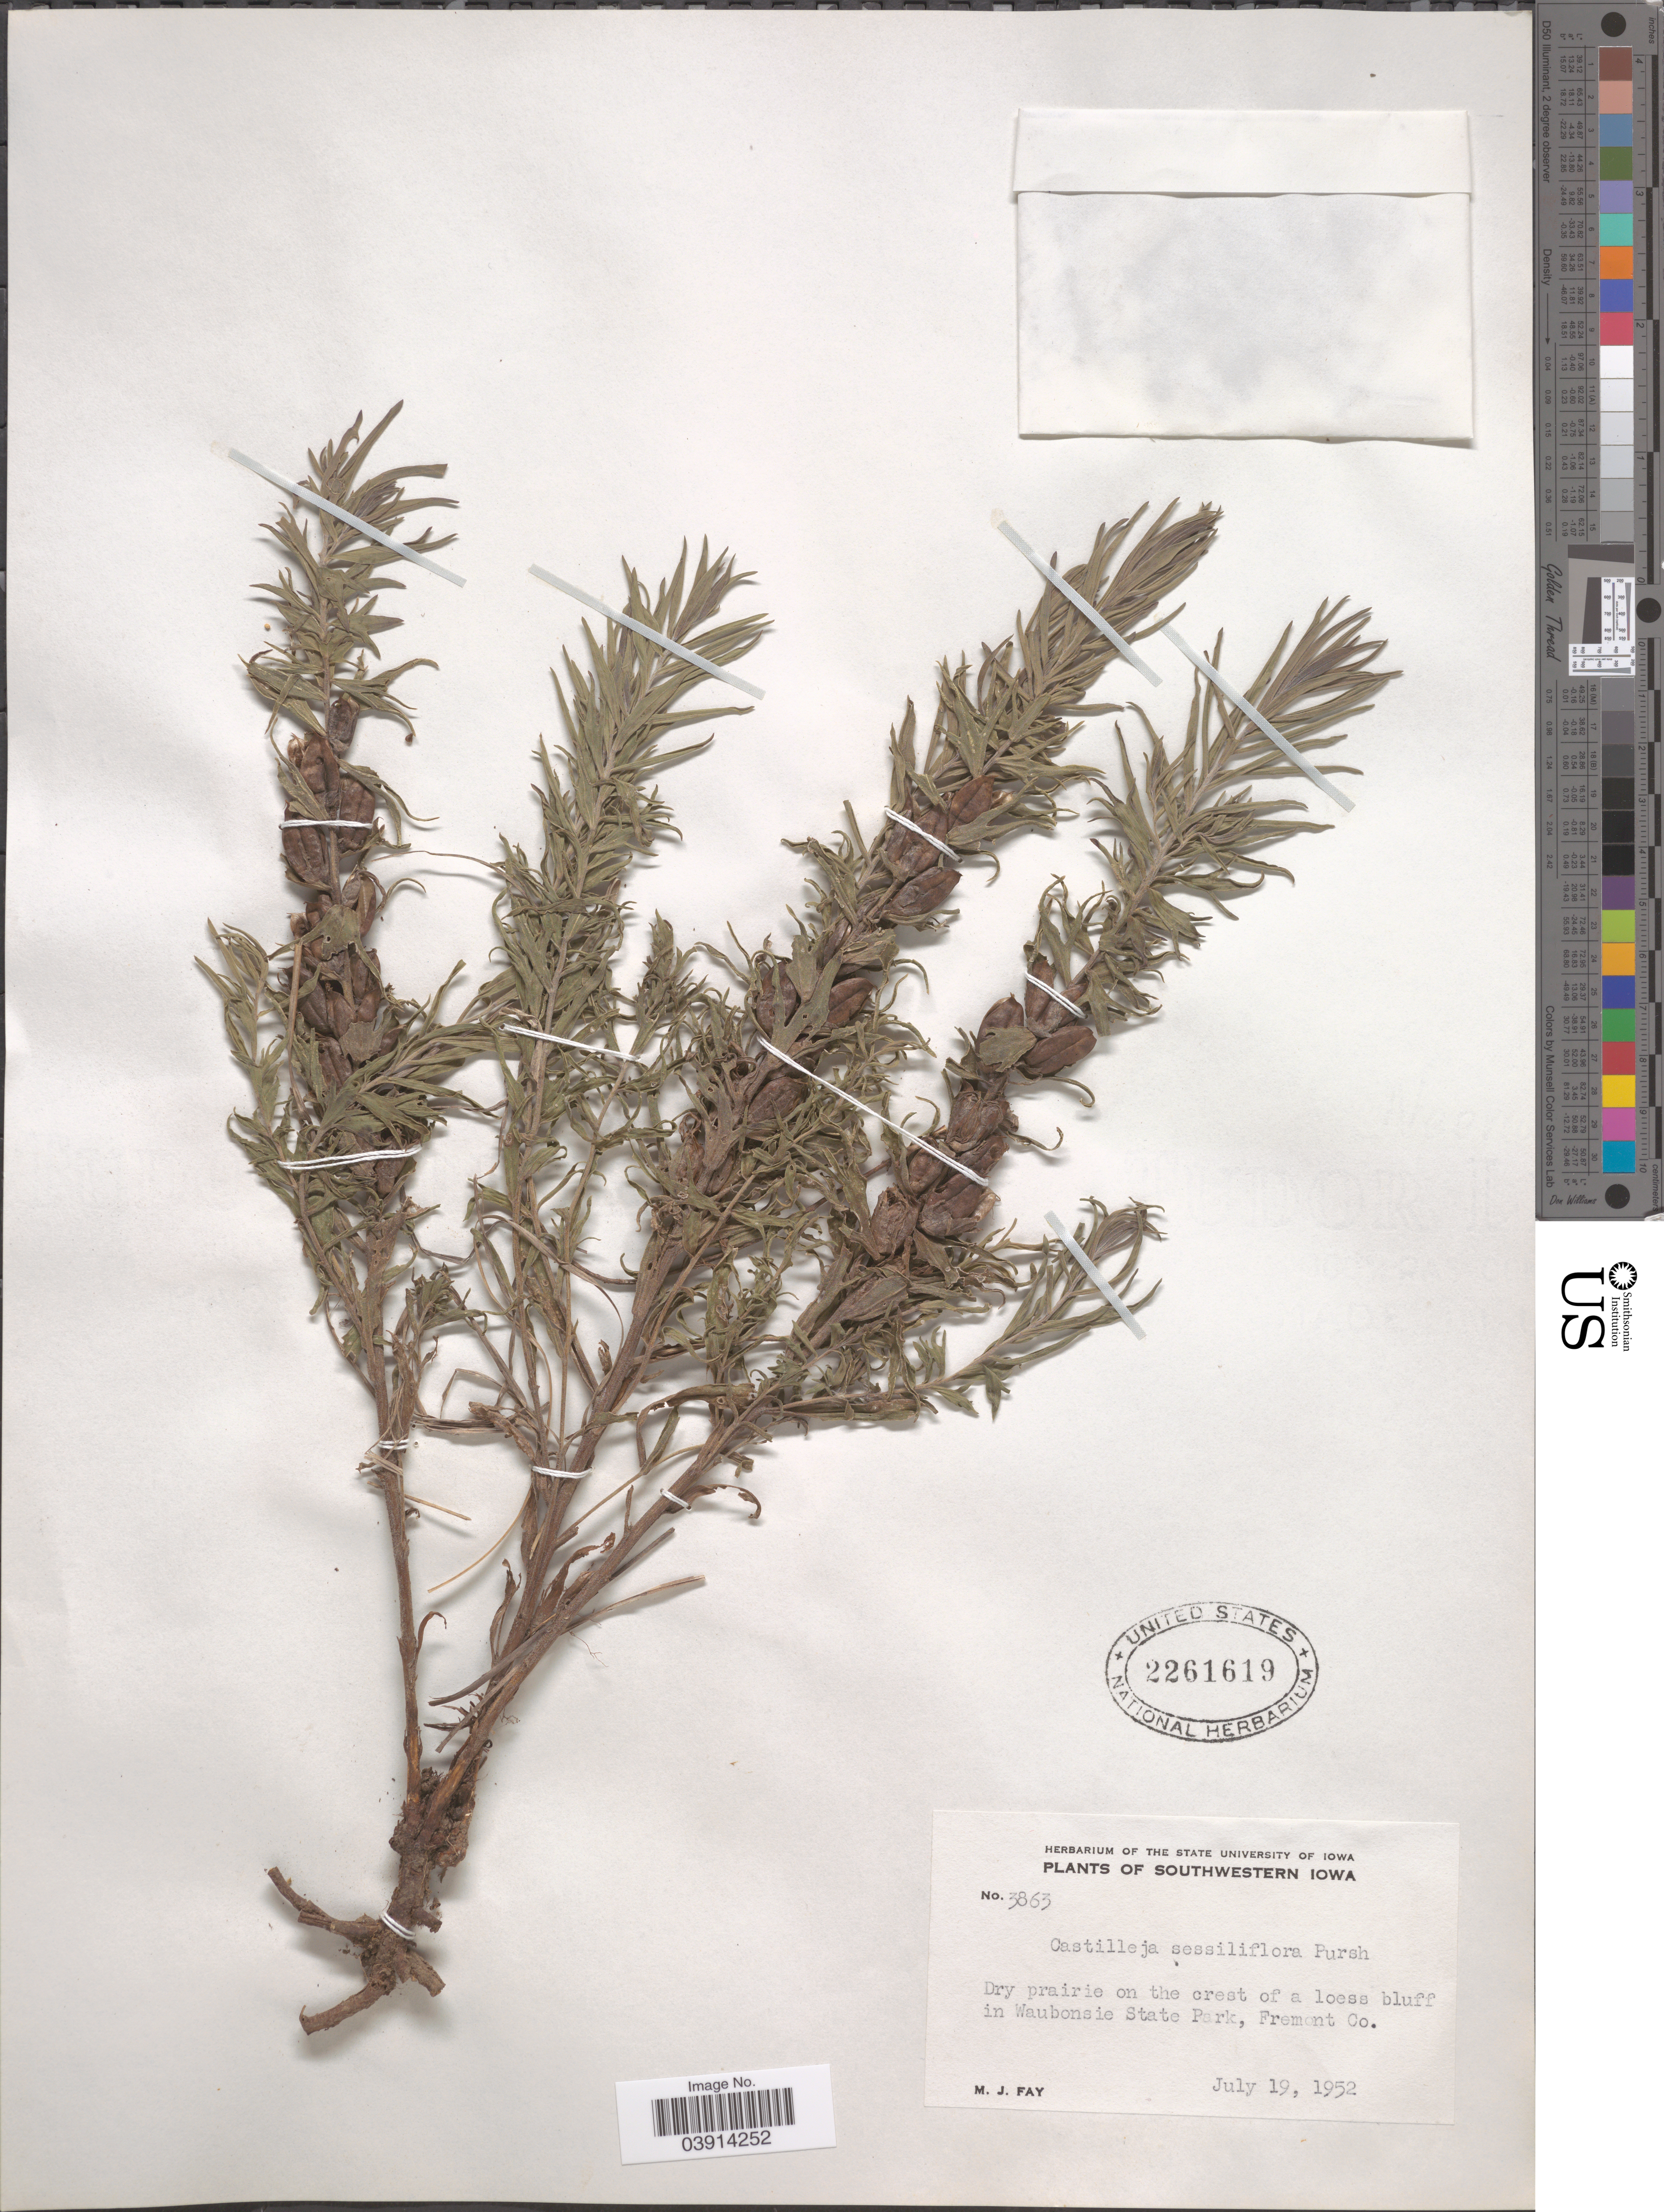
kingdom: Plantae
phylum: Tracheophyta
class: Magnoliopsida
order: Lamiales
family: Orobanchaceae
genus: Castilleja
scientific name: Castilleja sessiliflora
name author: Pursh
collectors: M. Fay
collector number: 3863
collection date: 1952-07-19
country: United States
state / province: Iowa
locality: Southwestern Iowa. Dry prairie on the crest of a loess bluff in Waubonsie State Park, Fremont Co.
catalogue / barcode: US 2261619